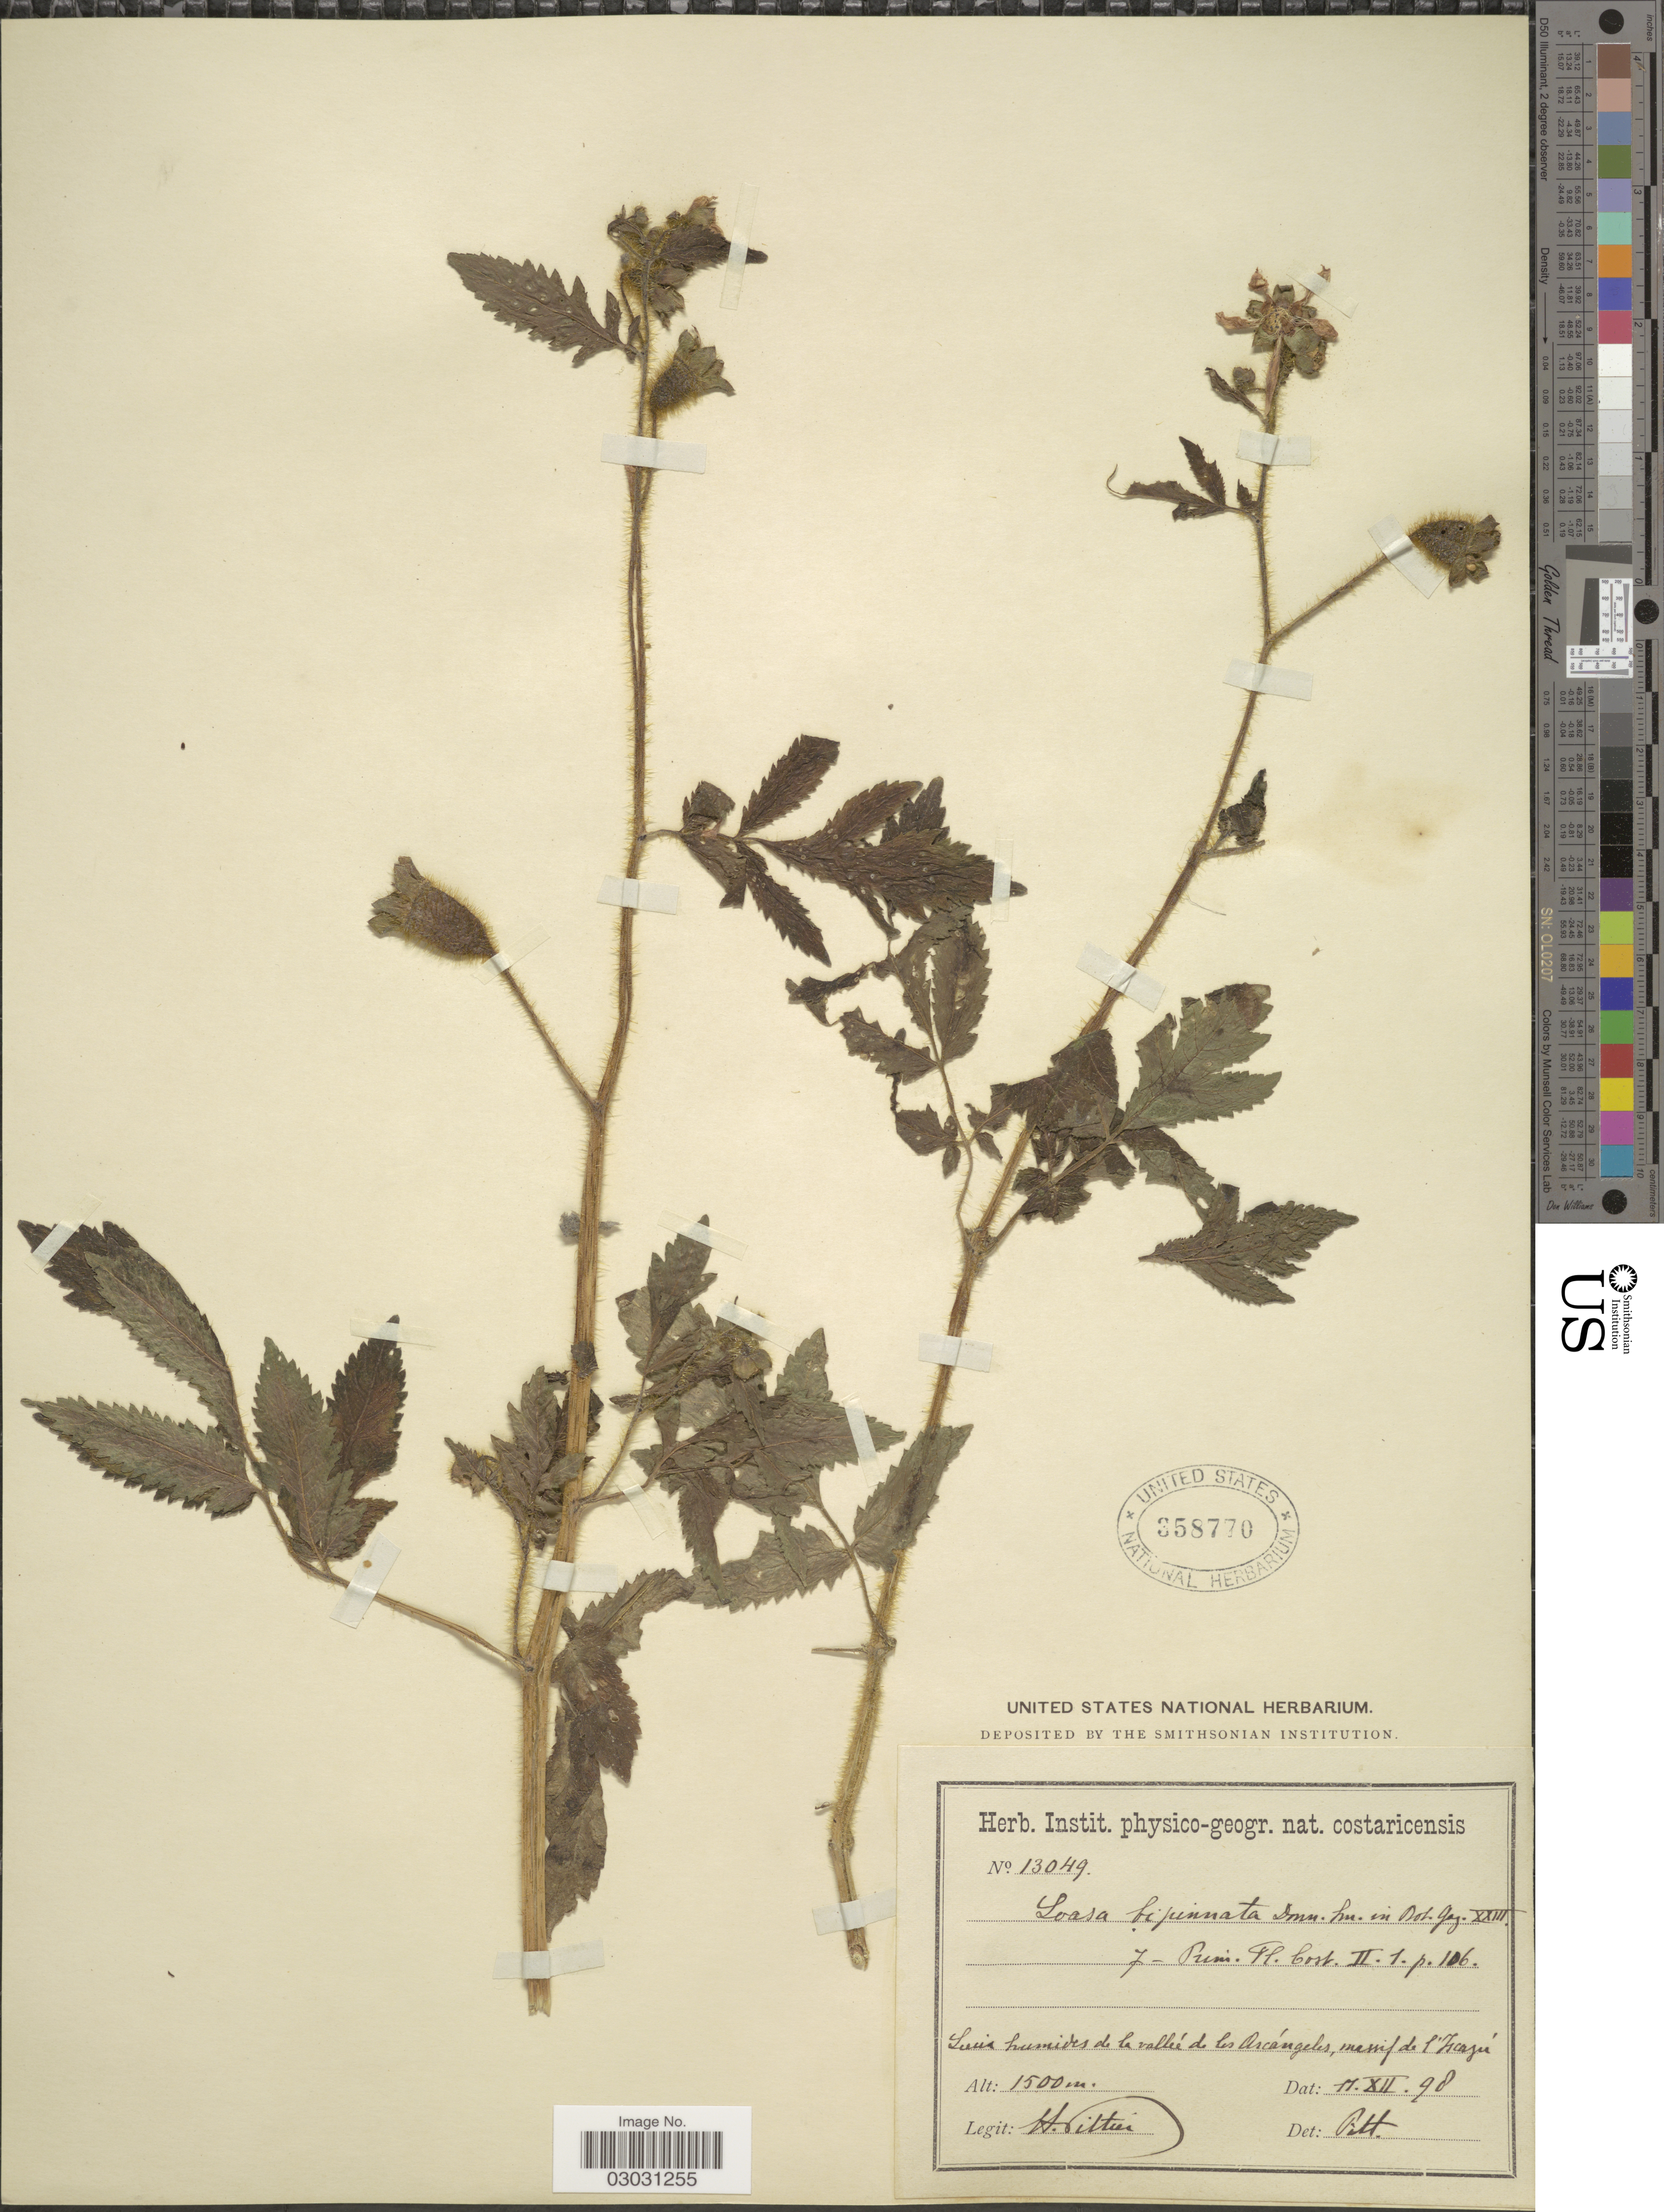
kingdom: Plantae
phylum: Tracheophyta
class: Magnoliopsida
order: Cornales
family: Loasaceae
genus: Nasa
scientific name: Nasa triphylla subsp. rudis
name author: (Benth.) Weigend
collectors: H. F. Pittier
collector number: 13049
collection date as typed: Transcribed d/m/y: 11/2/98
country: Costa Rica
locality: Lucia humides de la valleé de los Arcángeles, massif de l'Escazú.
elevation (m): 1500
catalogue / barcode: US 358770